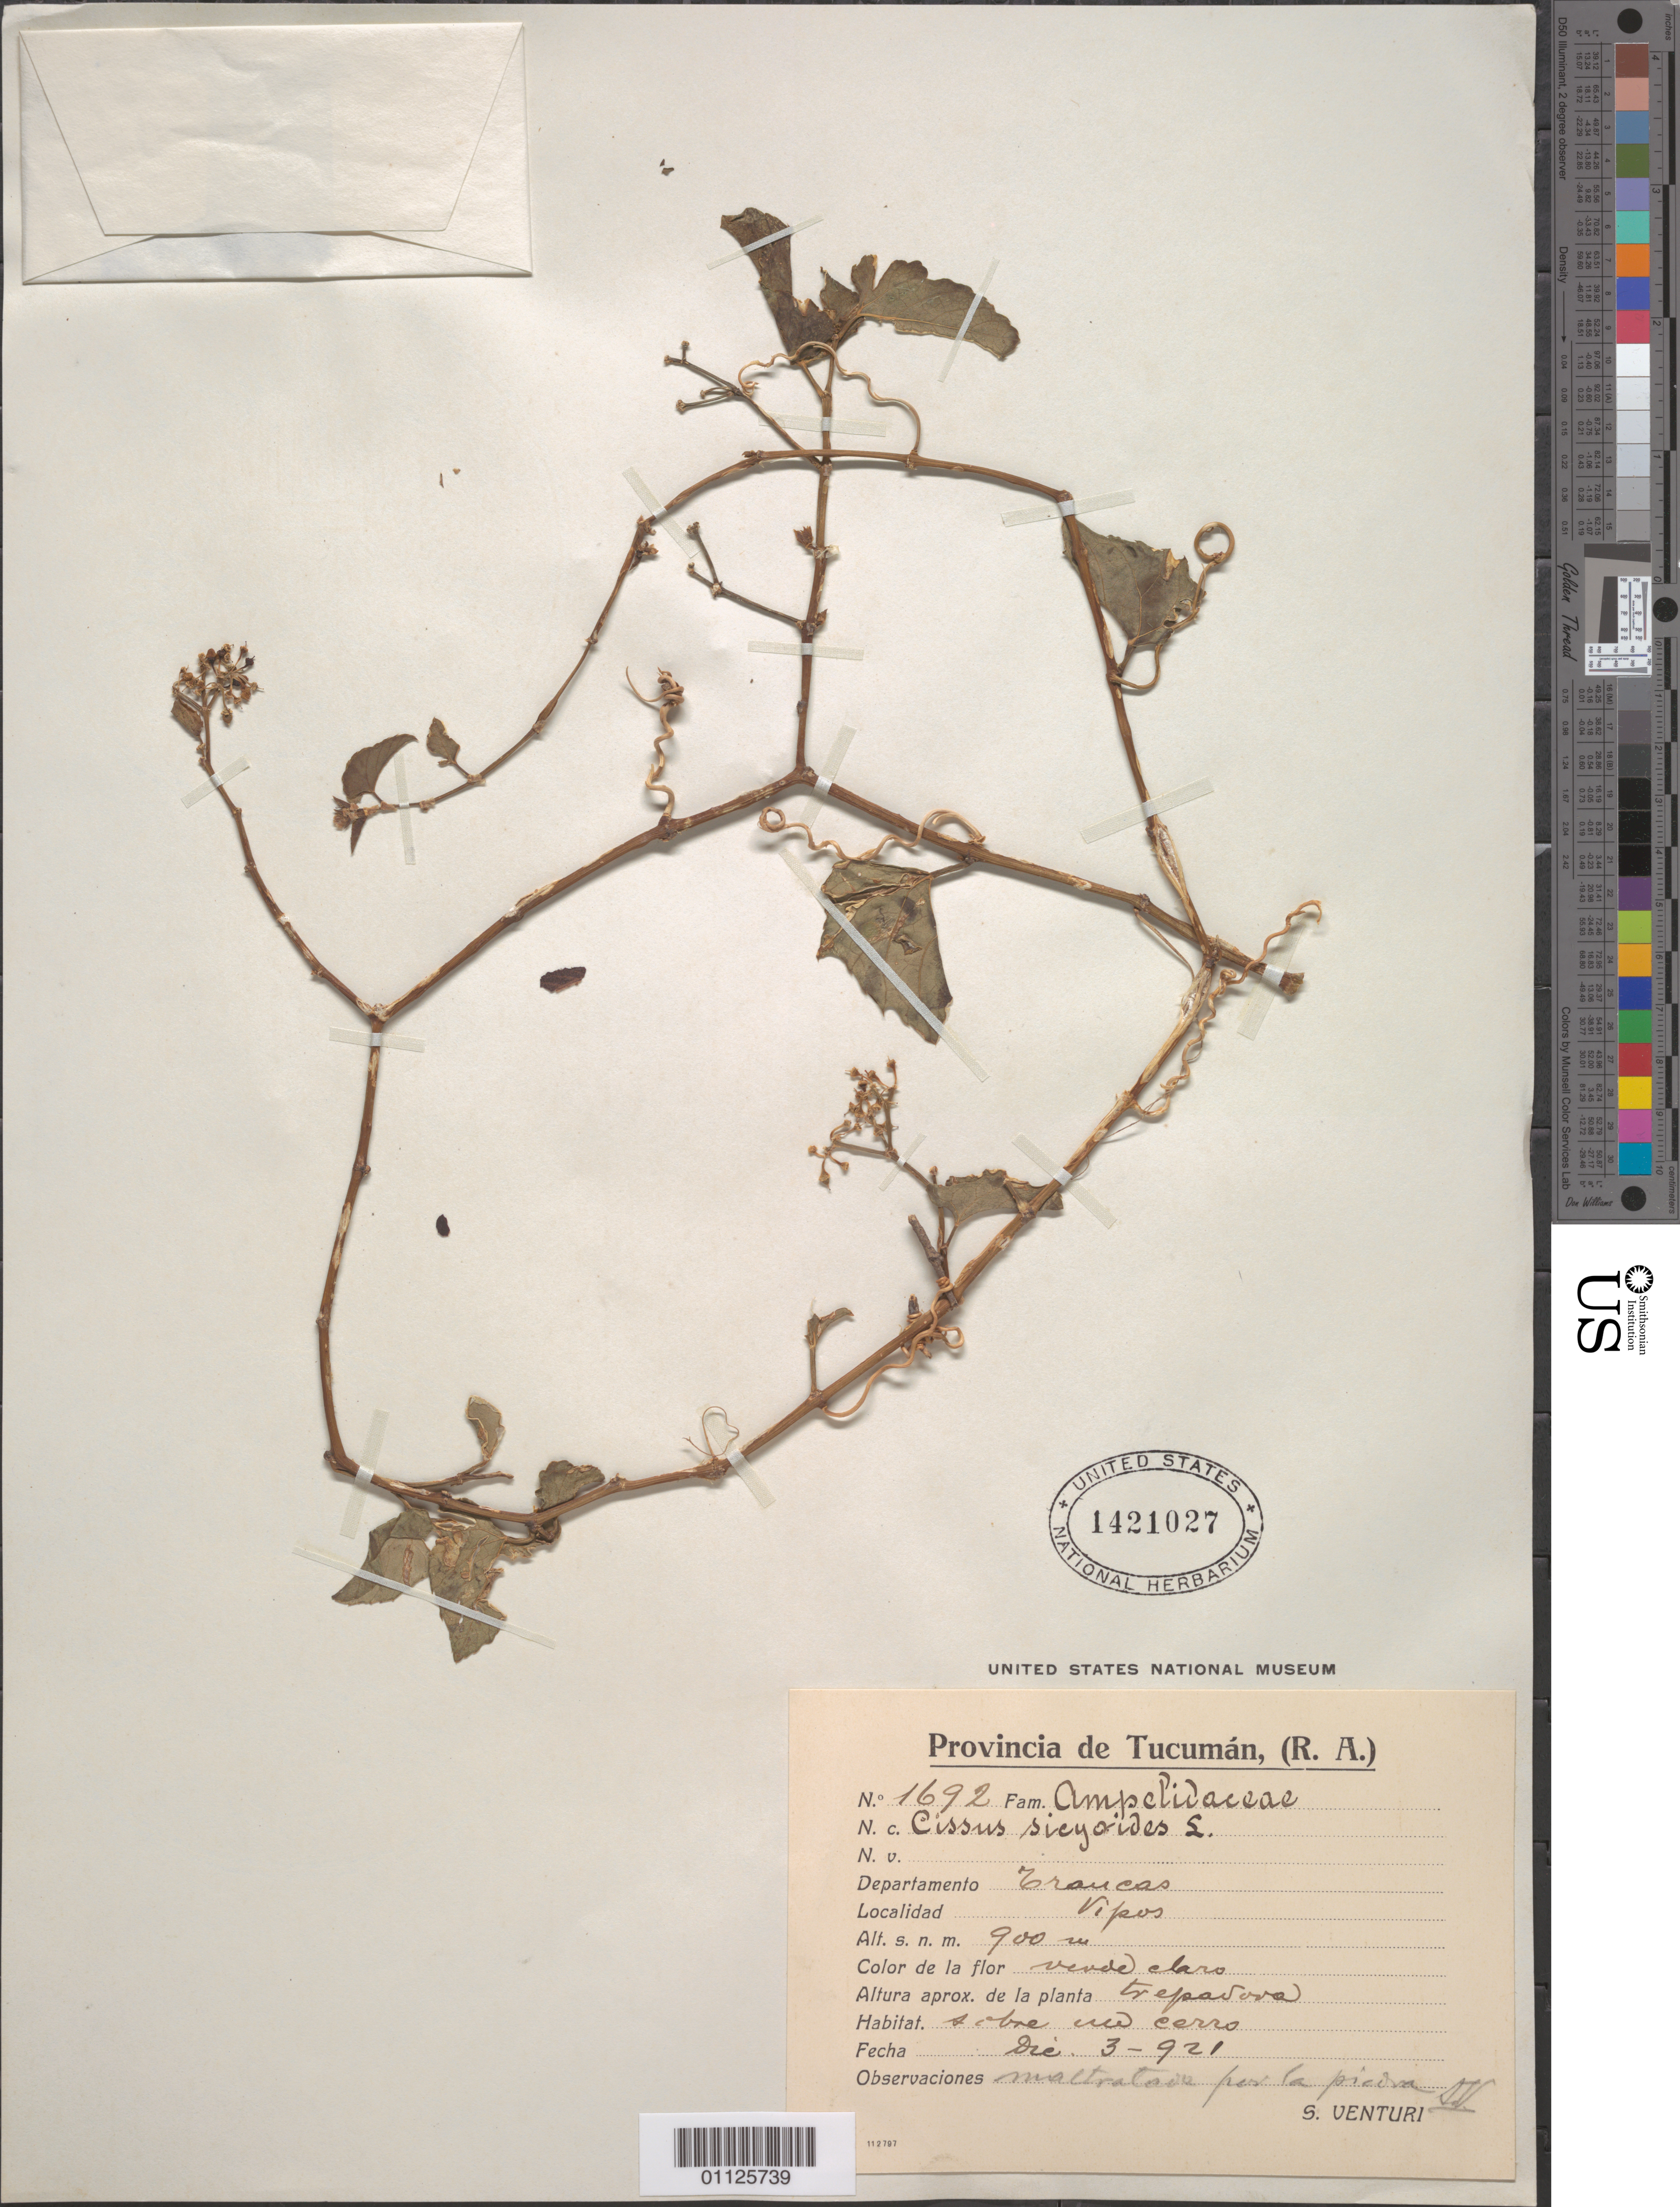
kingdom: Plantae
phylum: Tracheophyta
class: Magnoliopsida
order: Vitales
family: Vitaceae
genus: Cissus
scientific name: Cissus verticillata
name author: (L.) Nicolson & C.E. Jarvis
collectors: S. Venturi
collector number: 1692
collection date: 1921-12-03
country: Argentina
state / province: Tucumán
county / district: Trancas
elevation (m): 900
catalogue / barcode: US 1421027